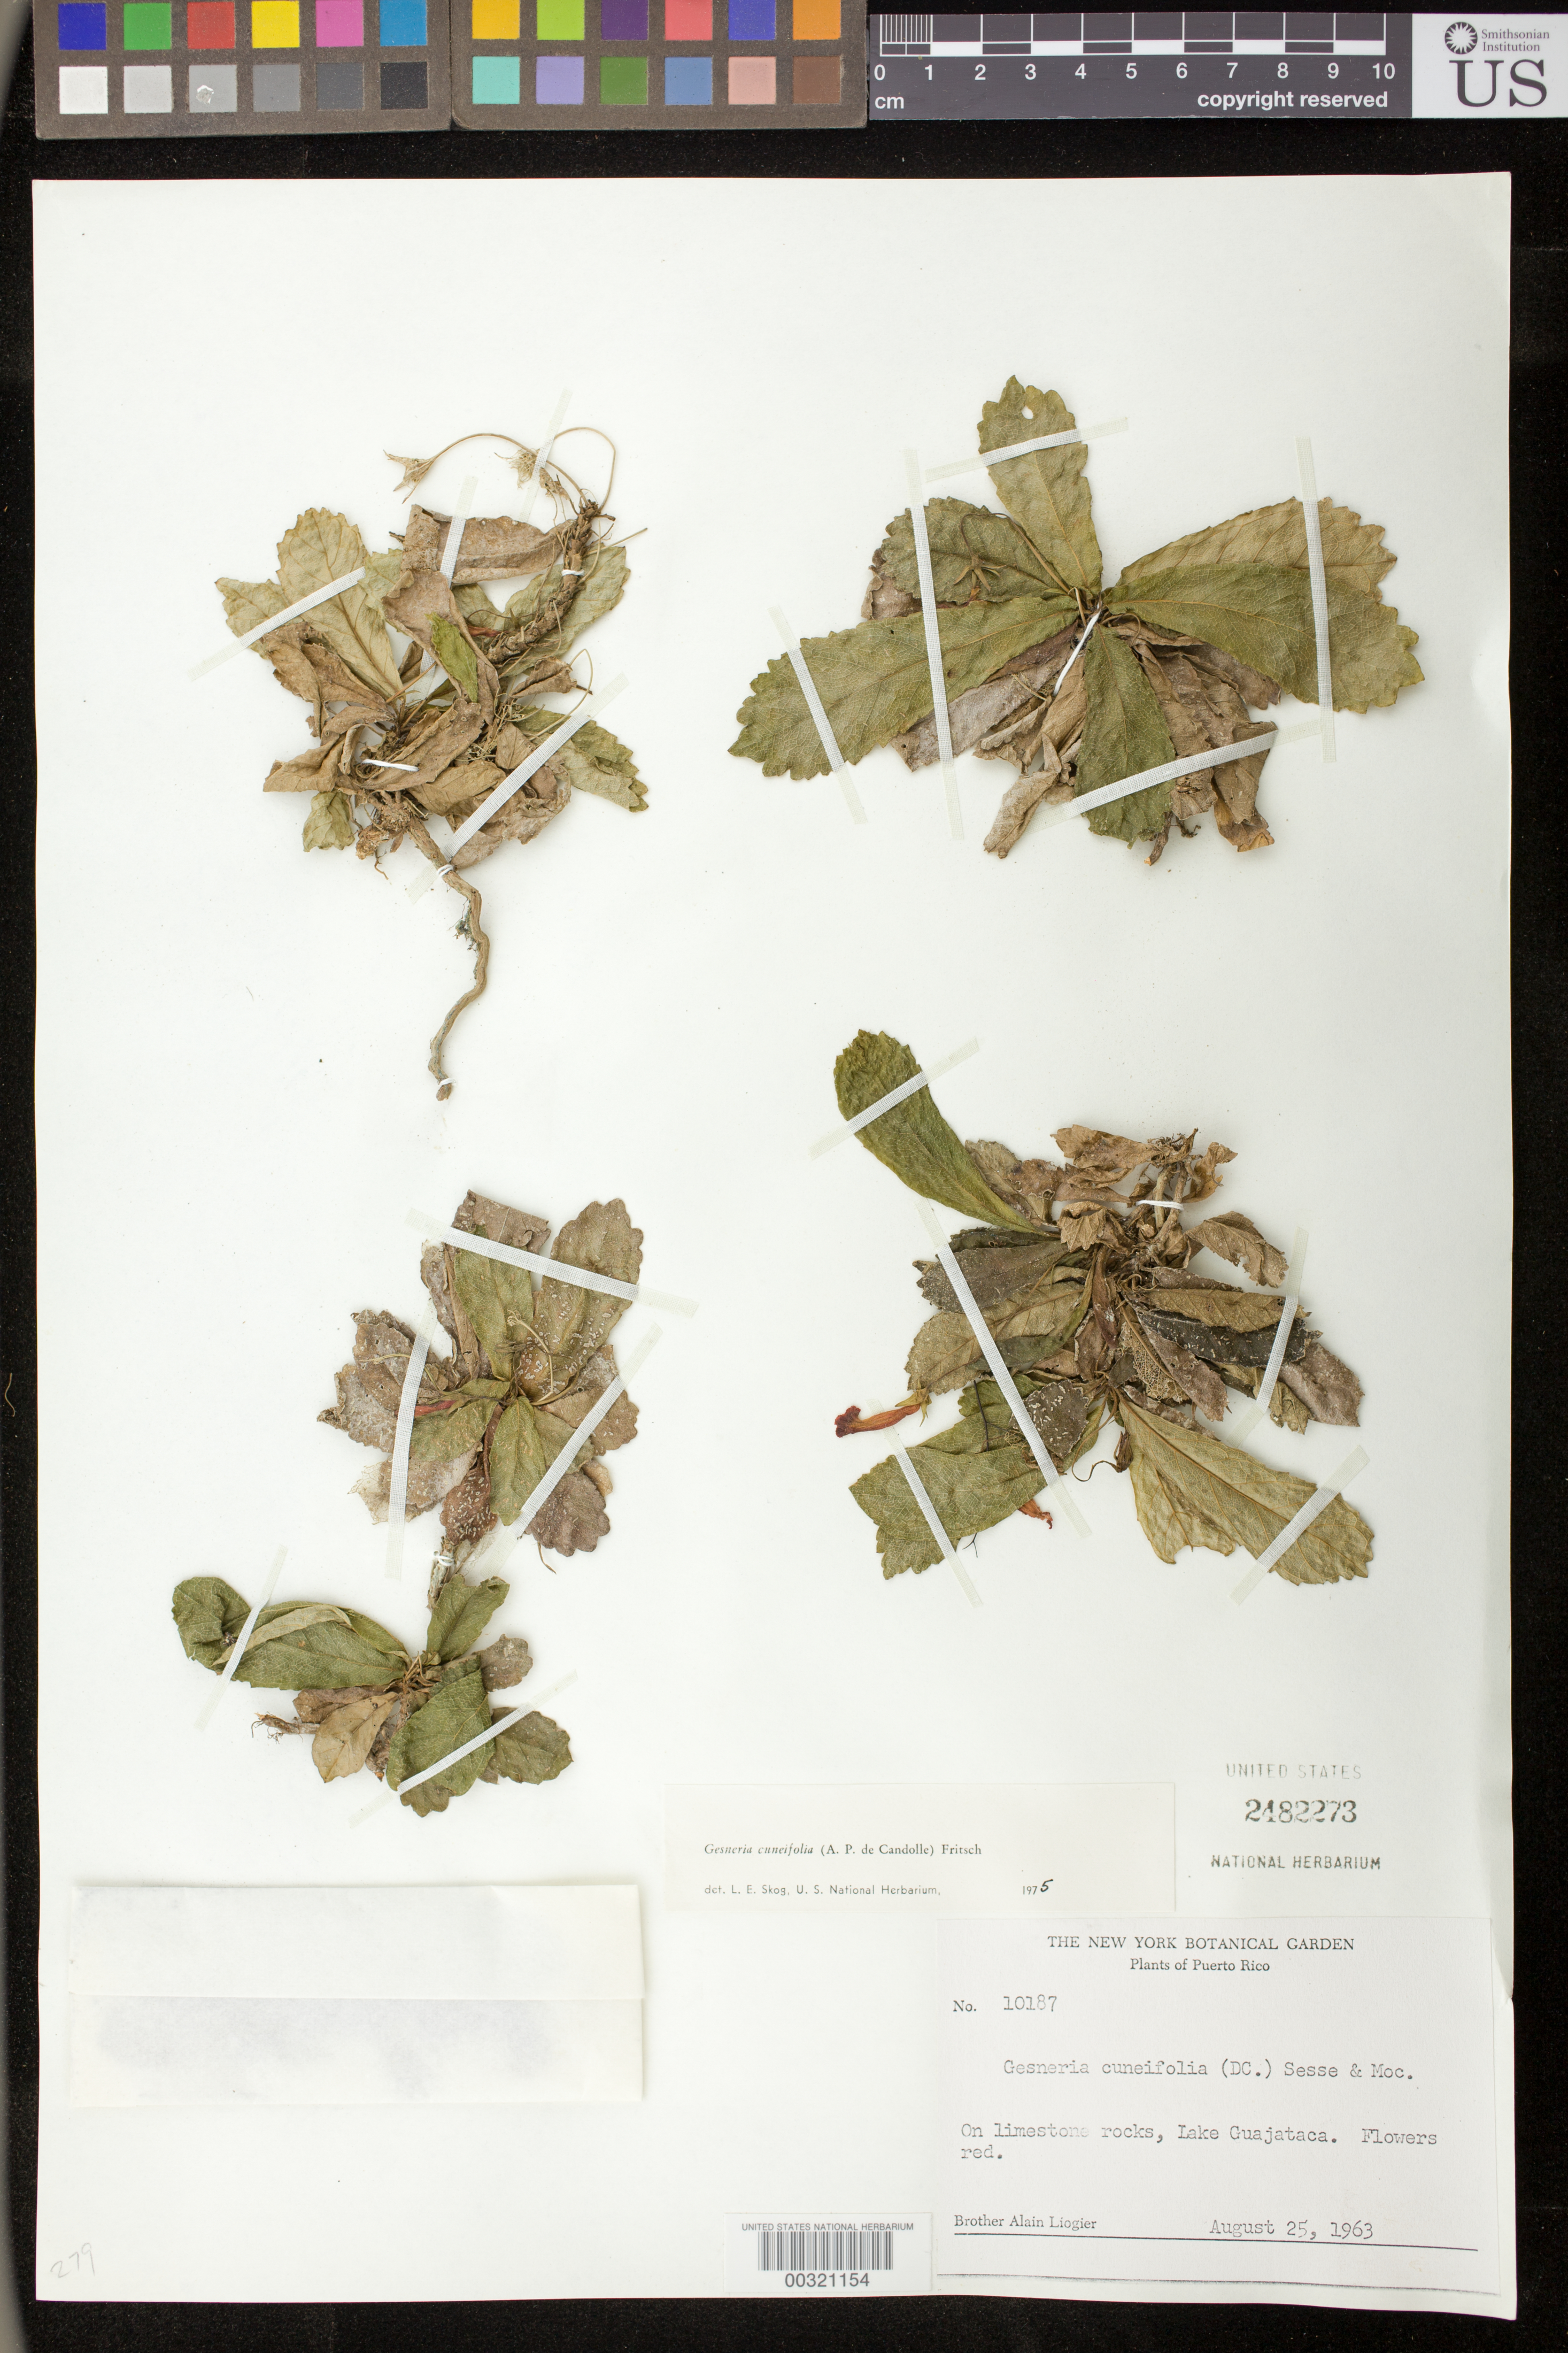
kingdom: Plantae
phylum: Tracheophyta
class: Magnoliopsida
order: Lamiales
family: Gesneriaceae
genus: Gesneria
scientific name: Gesneria cuneifolia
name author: (DC.) Fritsch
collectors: A. H. Liogier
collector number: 10187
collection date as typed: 25 Aug 1963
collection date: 1963-08-25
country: Puerto Rico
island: Puerto Rico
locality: Lake Guajataca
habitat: On limestone rocks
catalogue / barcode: US 2482273